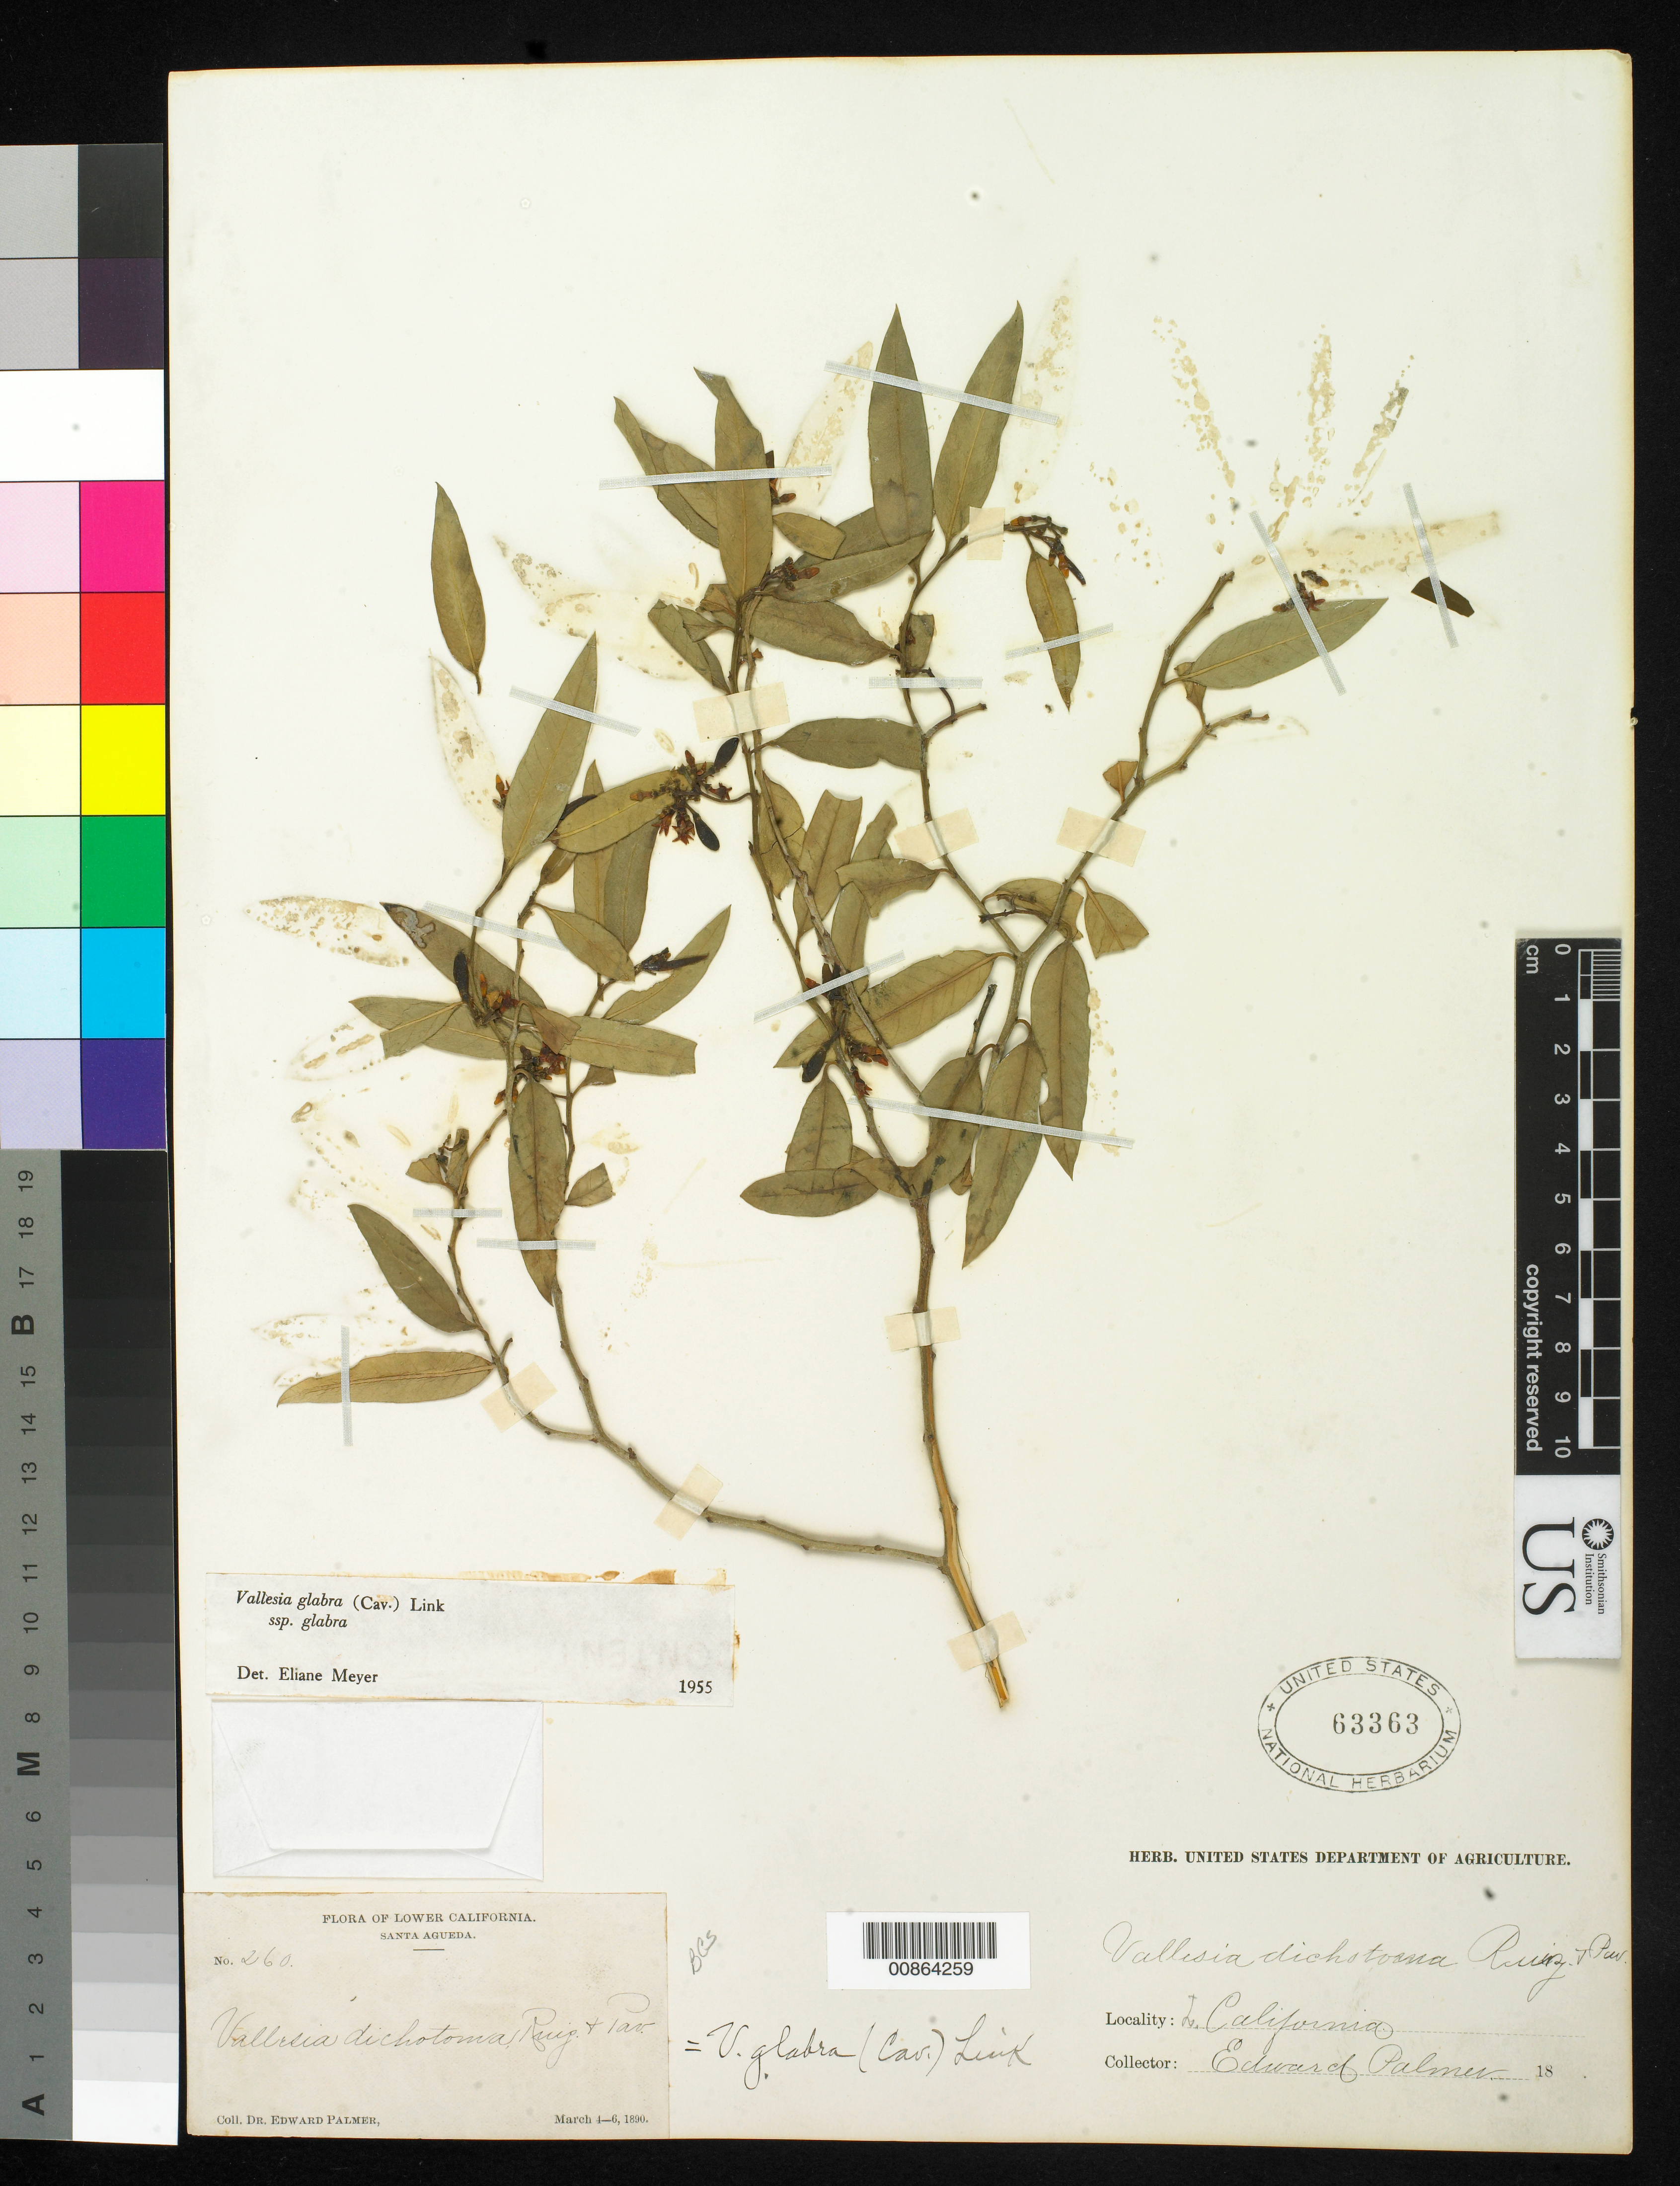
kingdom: Plantae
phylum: Tracheophyta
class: Magnoliopsida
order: Gentianales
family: Apocynaceae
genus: Vallesia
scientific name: Vallesia glabra subsp. glabra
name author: (Cav.) Link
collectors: E. Palmer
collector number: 260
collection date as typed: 04 Mar 1890 to 06 Mar 1890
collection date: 1890-03-04/1890-03-06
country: Mexico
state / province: Baja California Sur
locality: Santa Agueda, Baja California Sur.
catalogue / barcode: US 63363